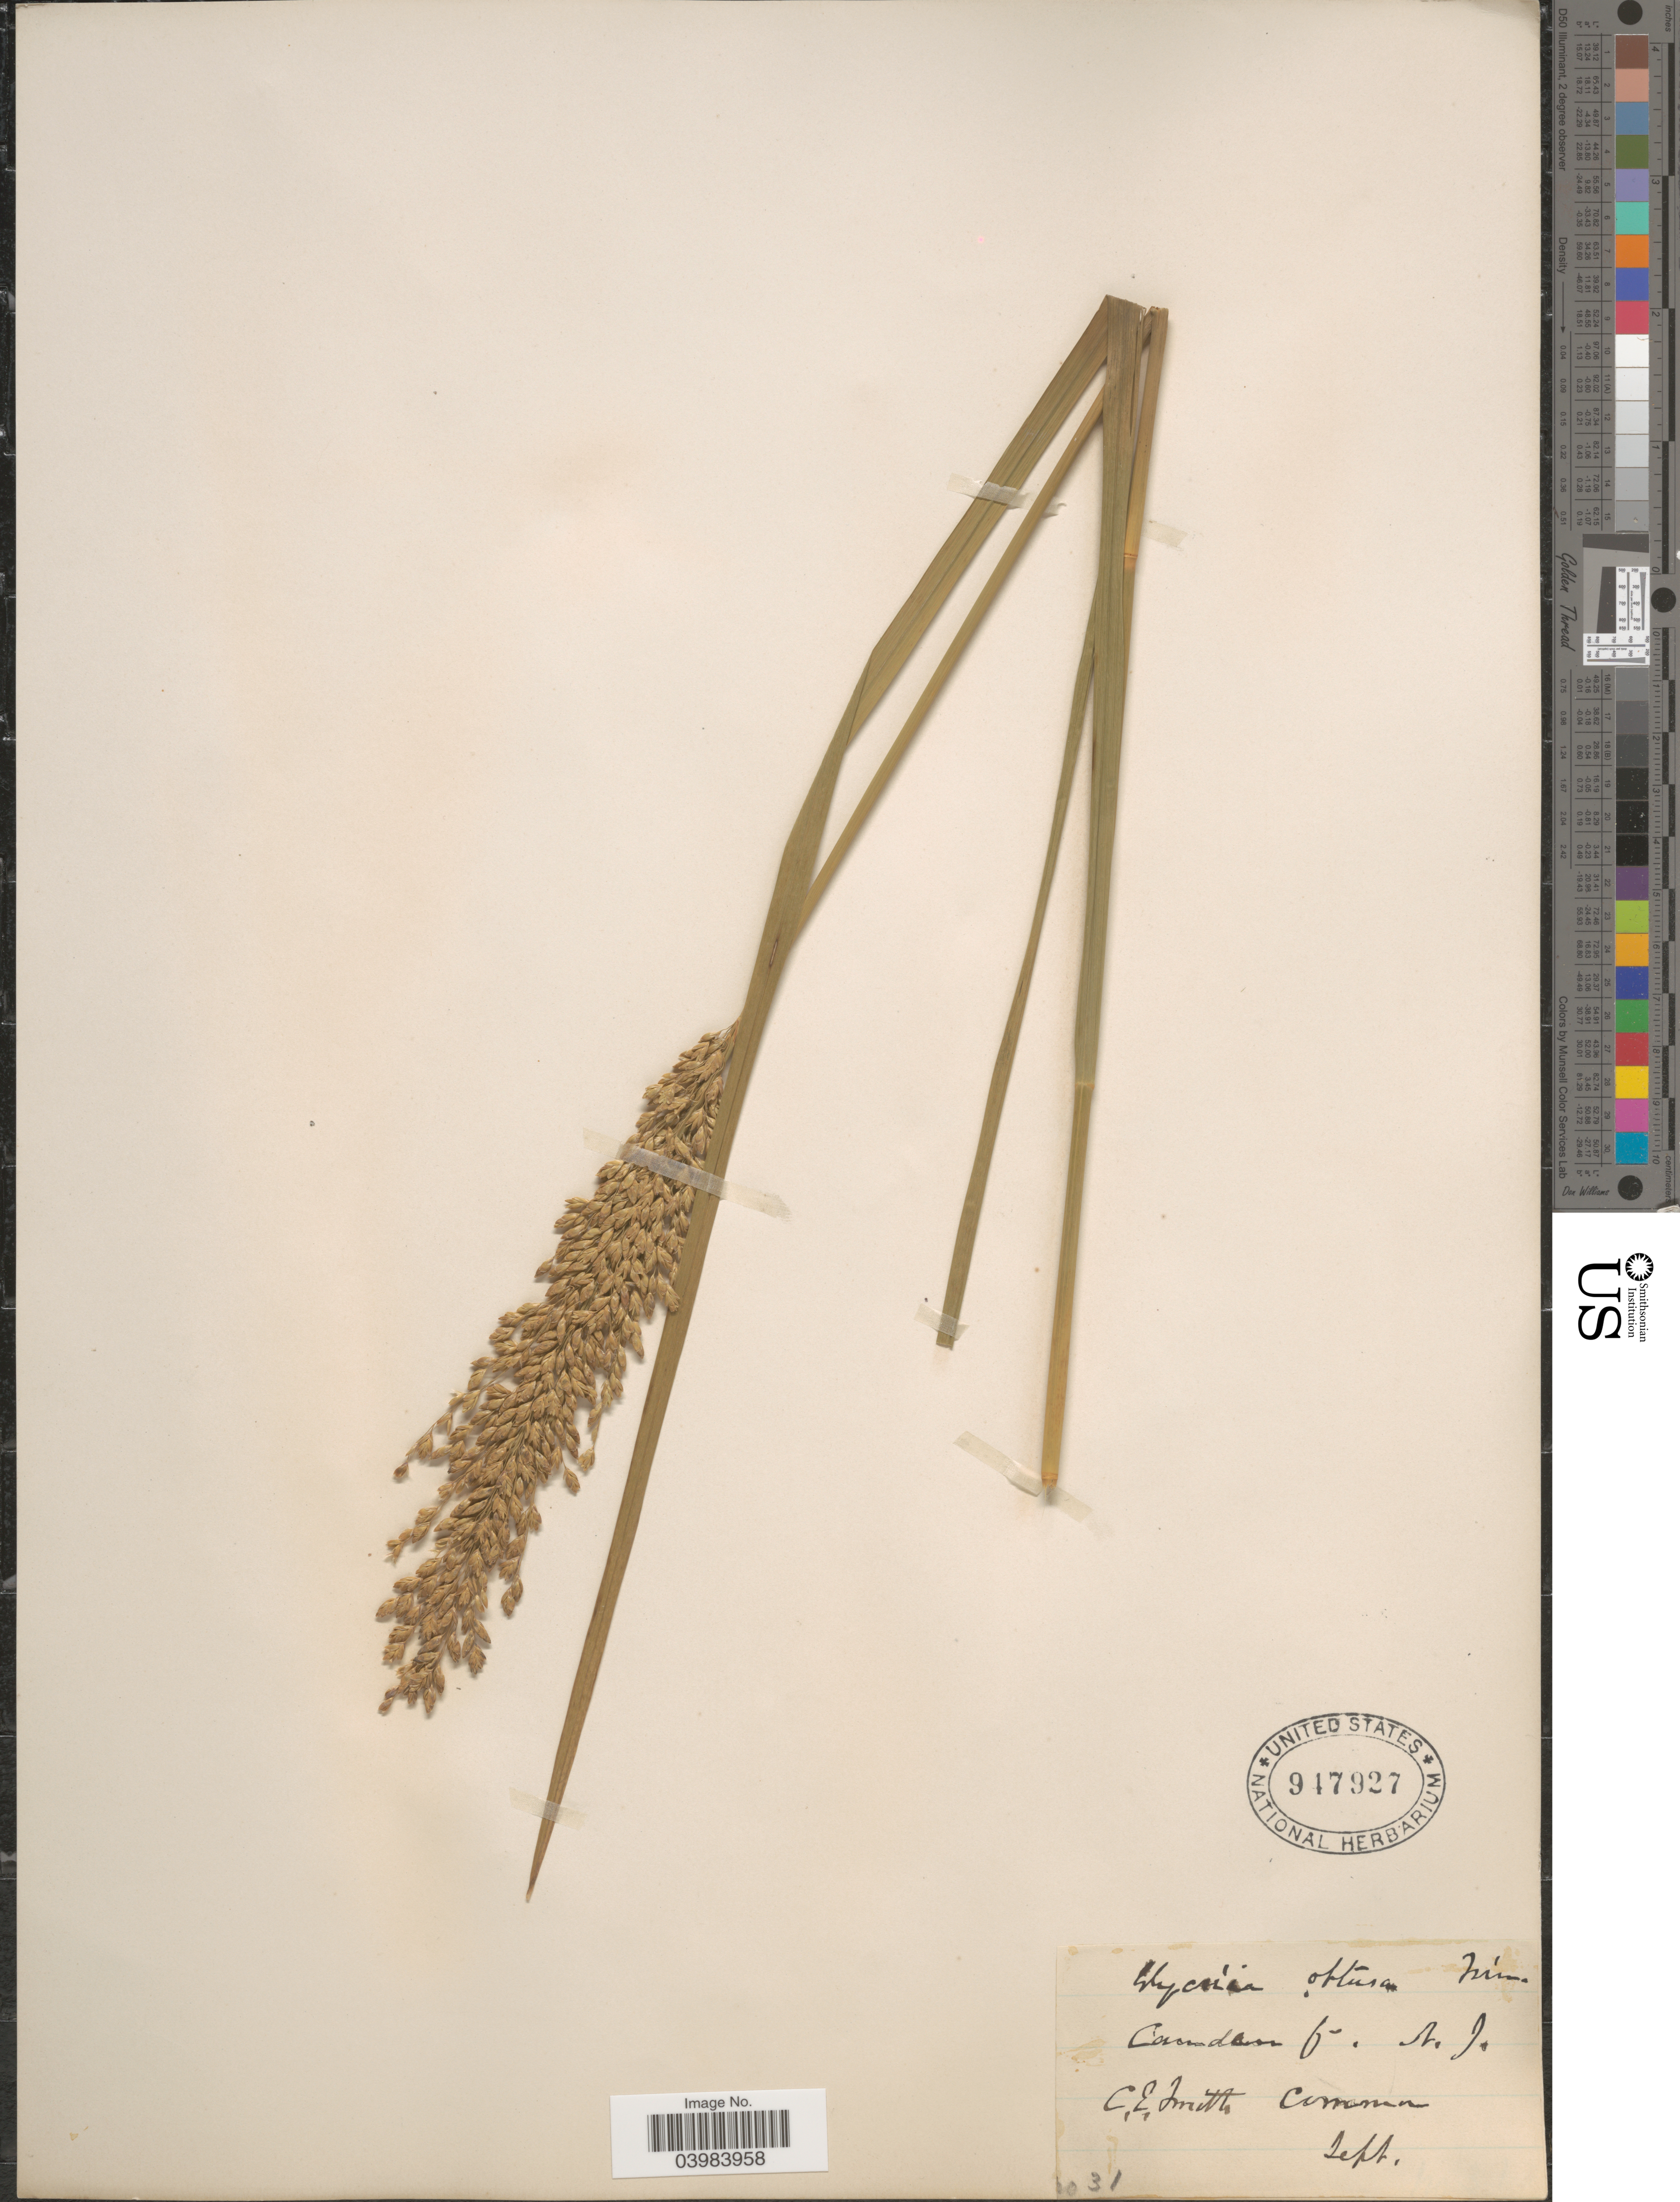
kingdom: Plantae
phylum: Tracheophyta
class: Liliopsida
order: Poales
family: Poaceae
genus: Glyceria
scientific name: Glyceria obtusa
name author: (Muhl.) Trin.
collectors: C. E. Smith Jr.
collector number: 31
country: United States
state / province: New Jersey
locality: Camden.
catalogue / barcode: US 947927